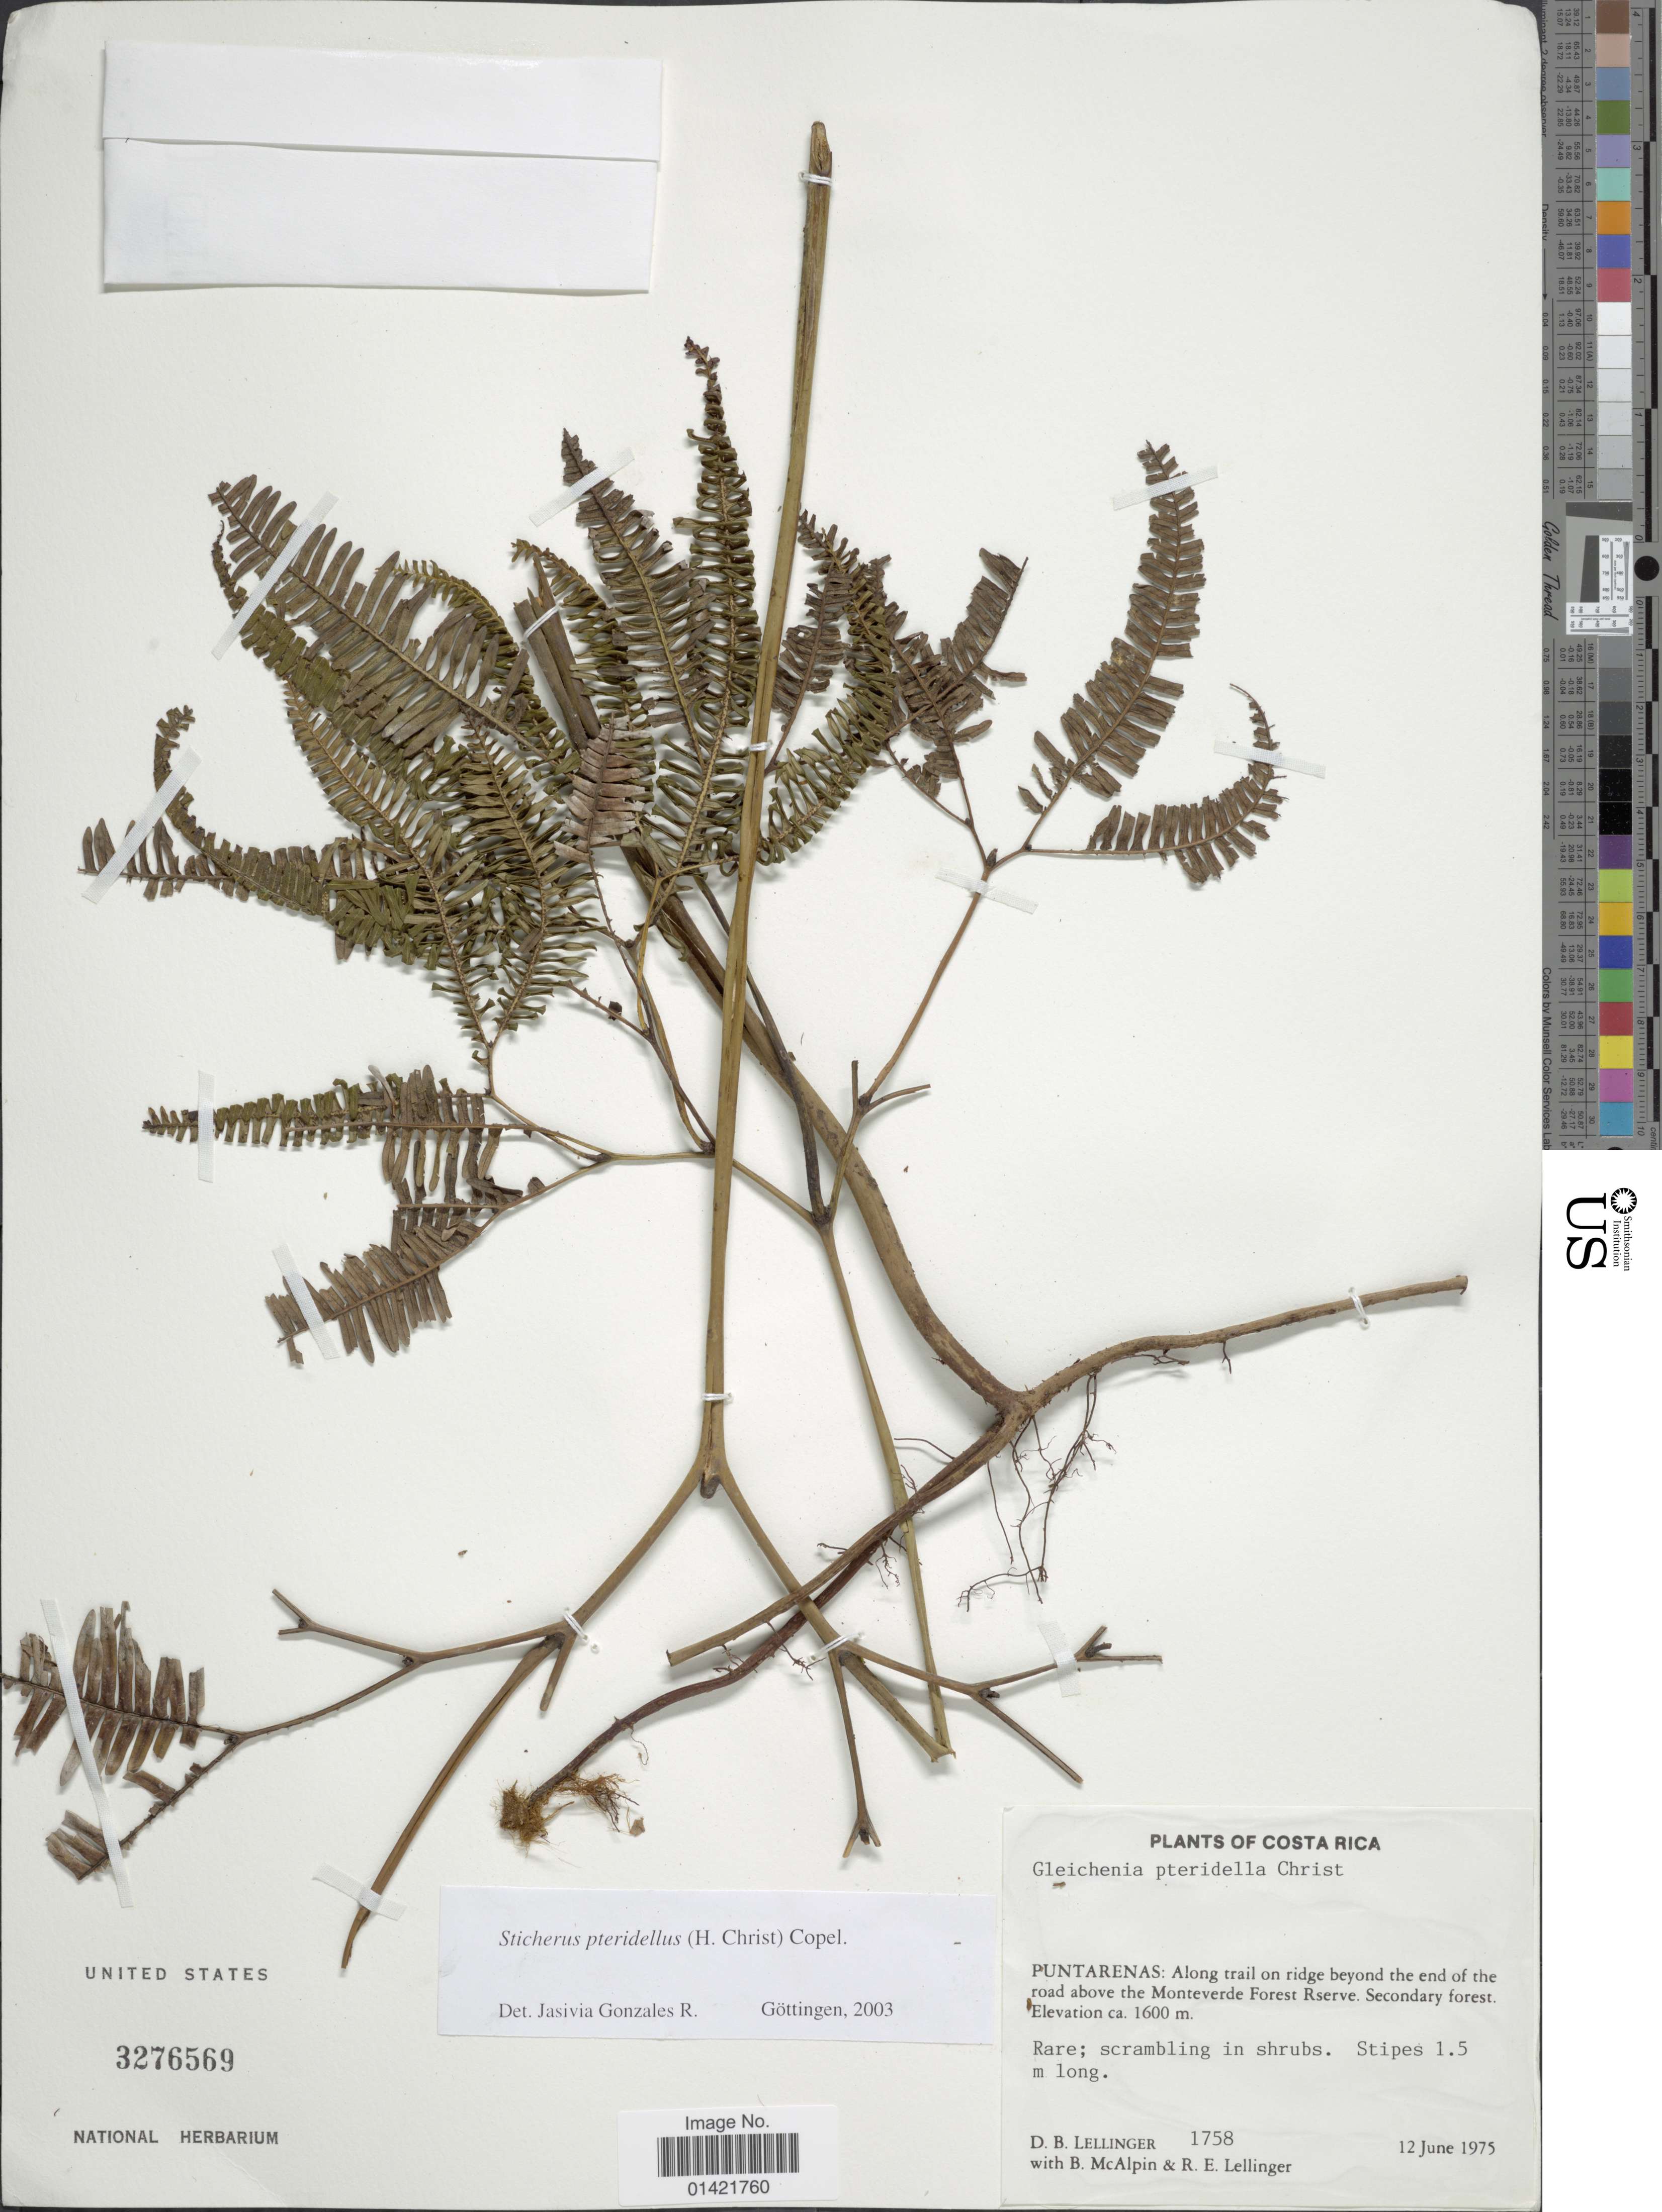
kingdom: Plantae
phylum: Tracheophyta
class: Polypodiopsida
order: Gleicheniales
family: Gleicheniaceae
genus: Sticherus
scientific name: Sticherus pteridellus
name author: (Christ) Copel.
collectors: D. B. Lellinger, B. Mcalpin & R. E. Lellinger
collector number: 1758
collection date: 1975-06-12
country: Costa Rica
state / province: Puntarenas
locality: Along trail ridge beyond the end of the road above the Monteverde Forest Reserve.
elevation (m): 1600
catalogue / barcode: US 3276569